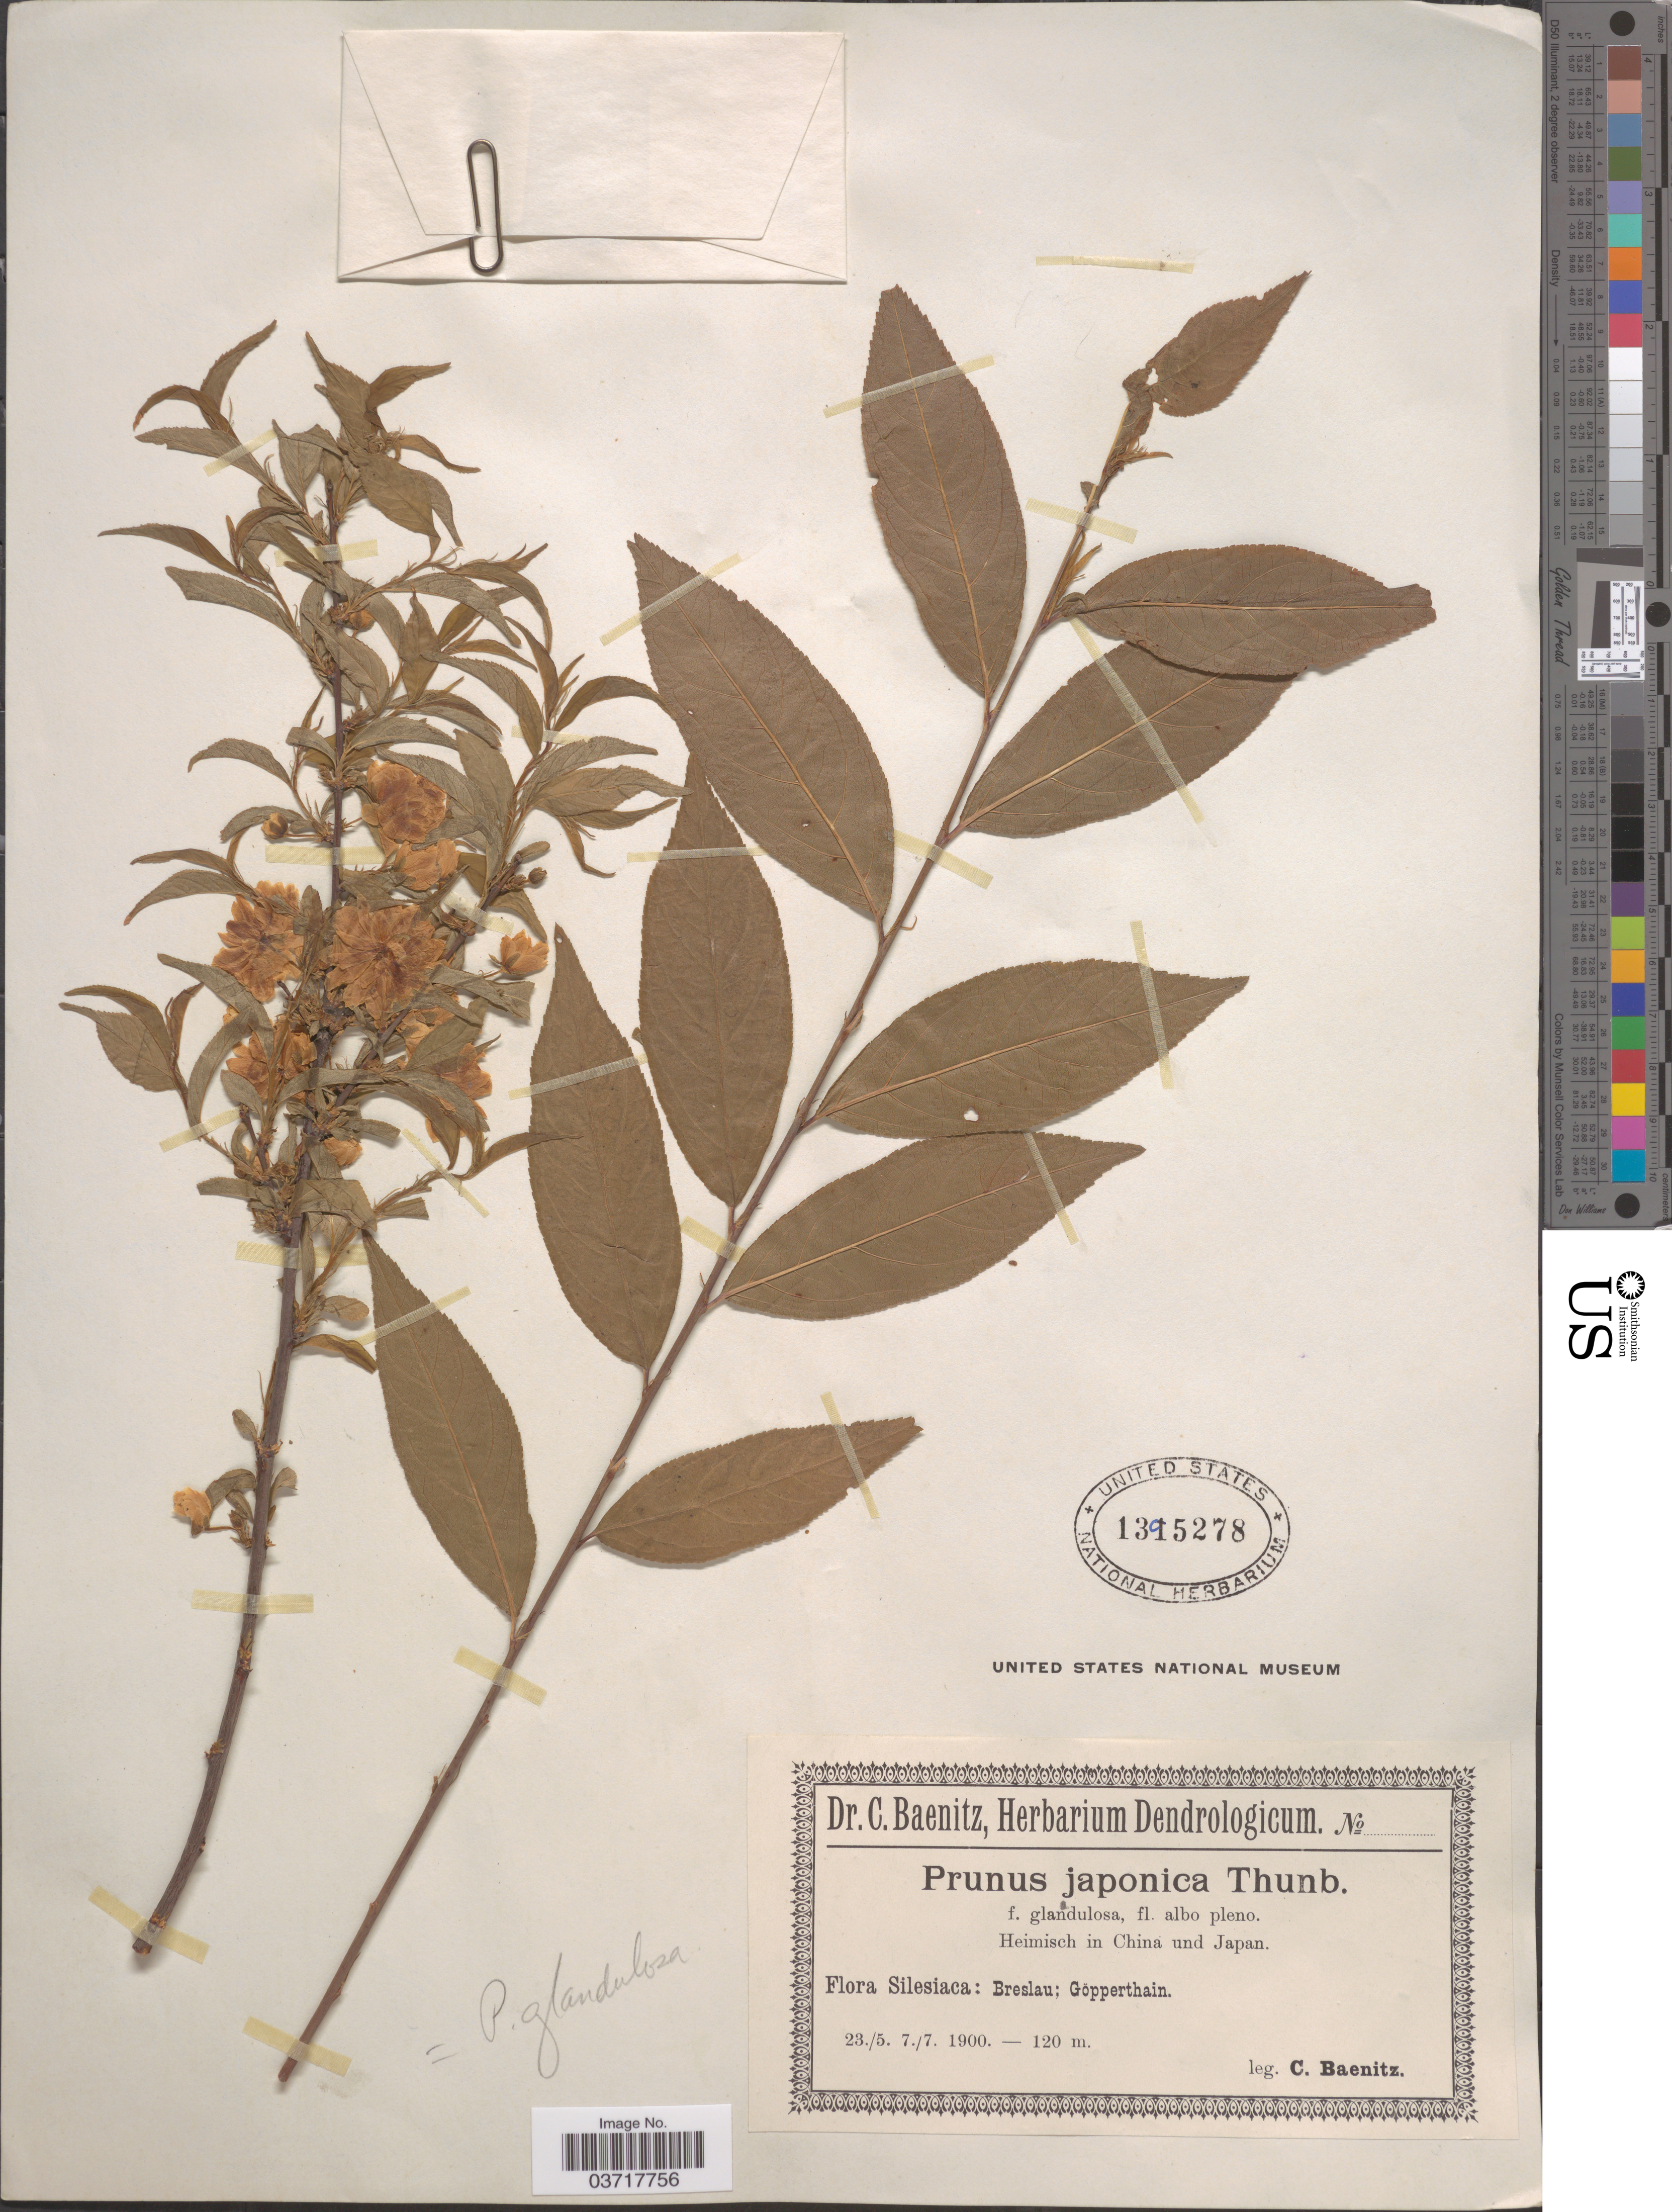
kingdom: Plantae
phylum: Tracheophyta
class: Magnoliopsida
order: Rosales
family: Rosaceae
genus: Prunus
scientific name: Prunus japonica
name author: Thunb.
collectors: C. G. Baenitz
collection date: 1900-05-23/1900-07-07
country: Poland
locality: Silesiaca: Breslau; Göpperthain.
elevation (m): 120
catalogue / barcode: US 1395278